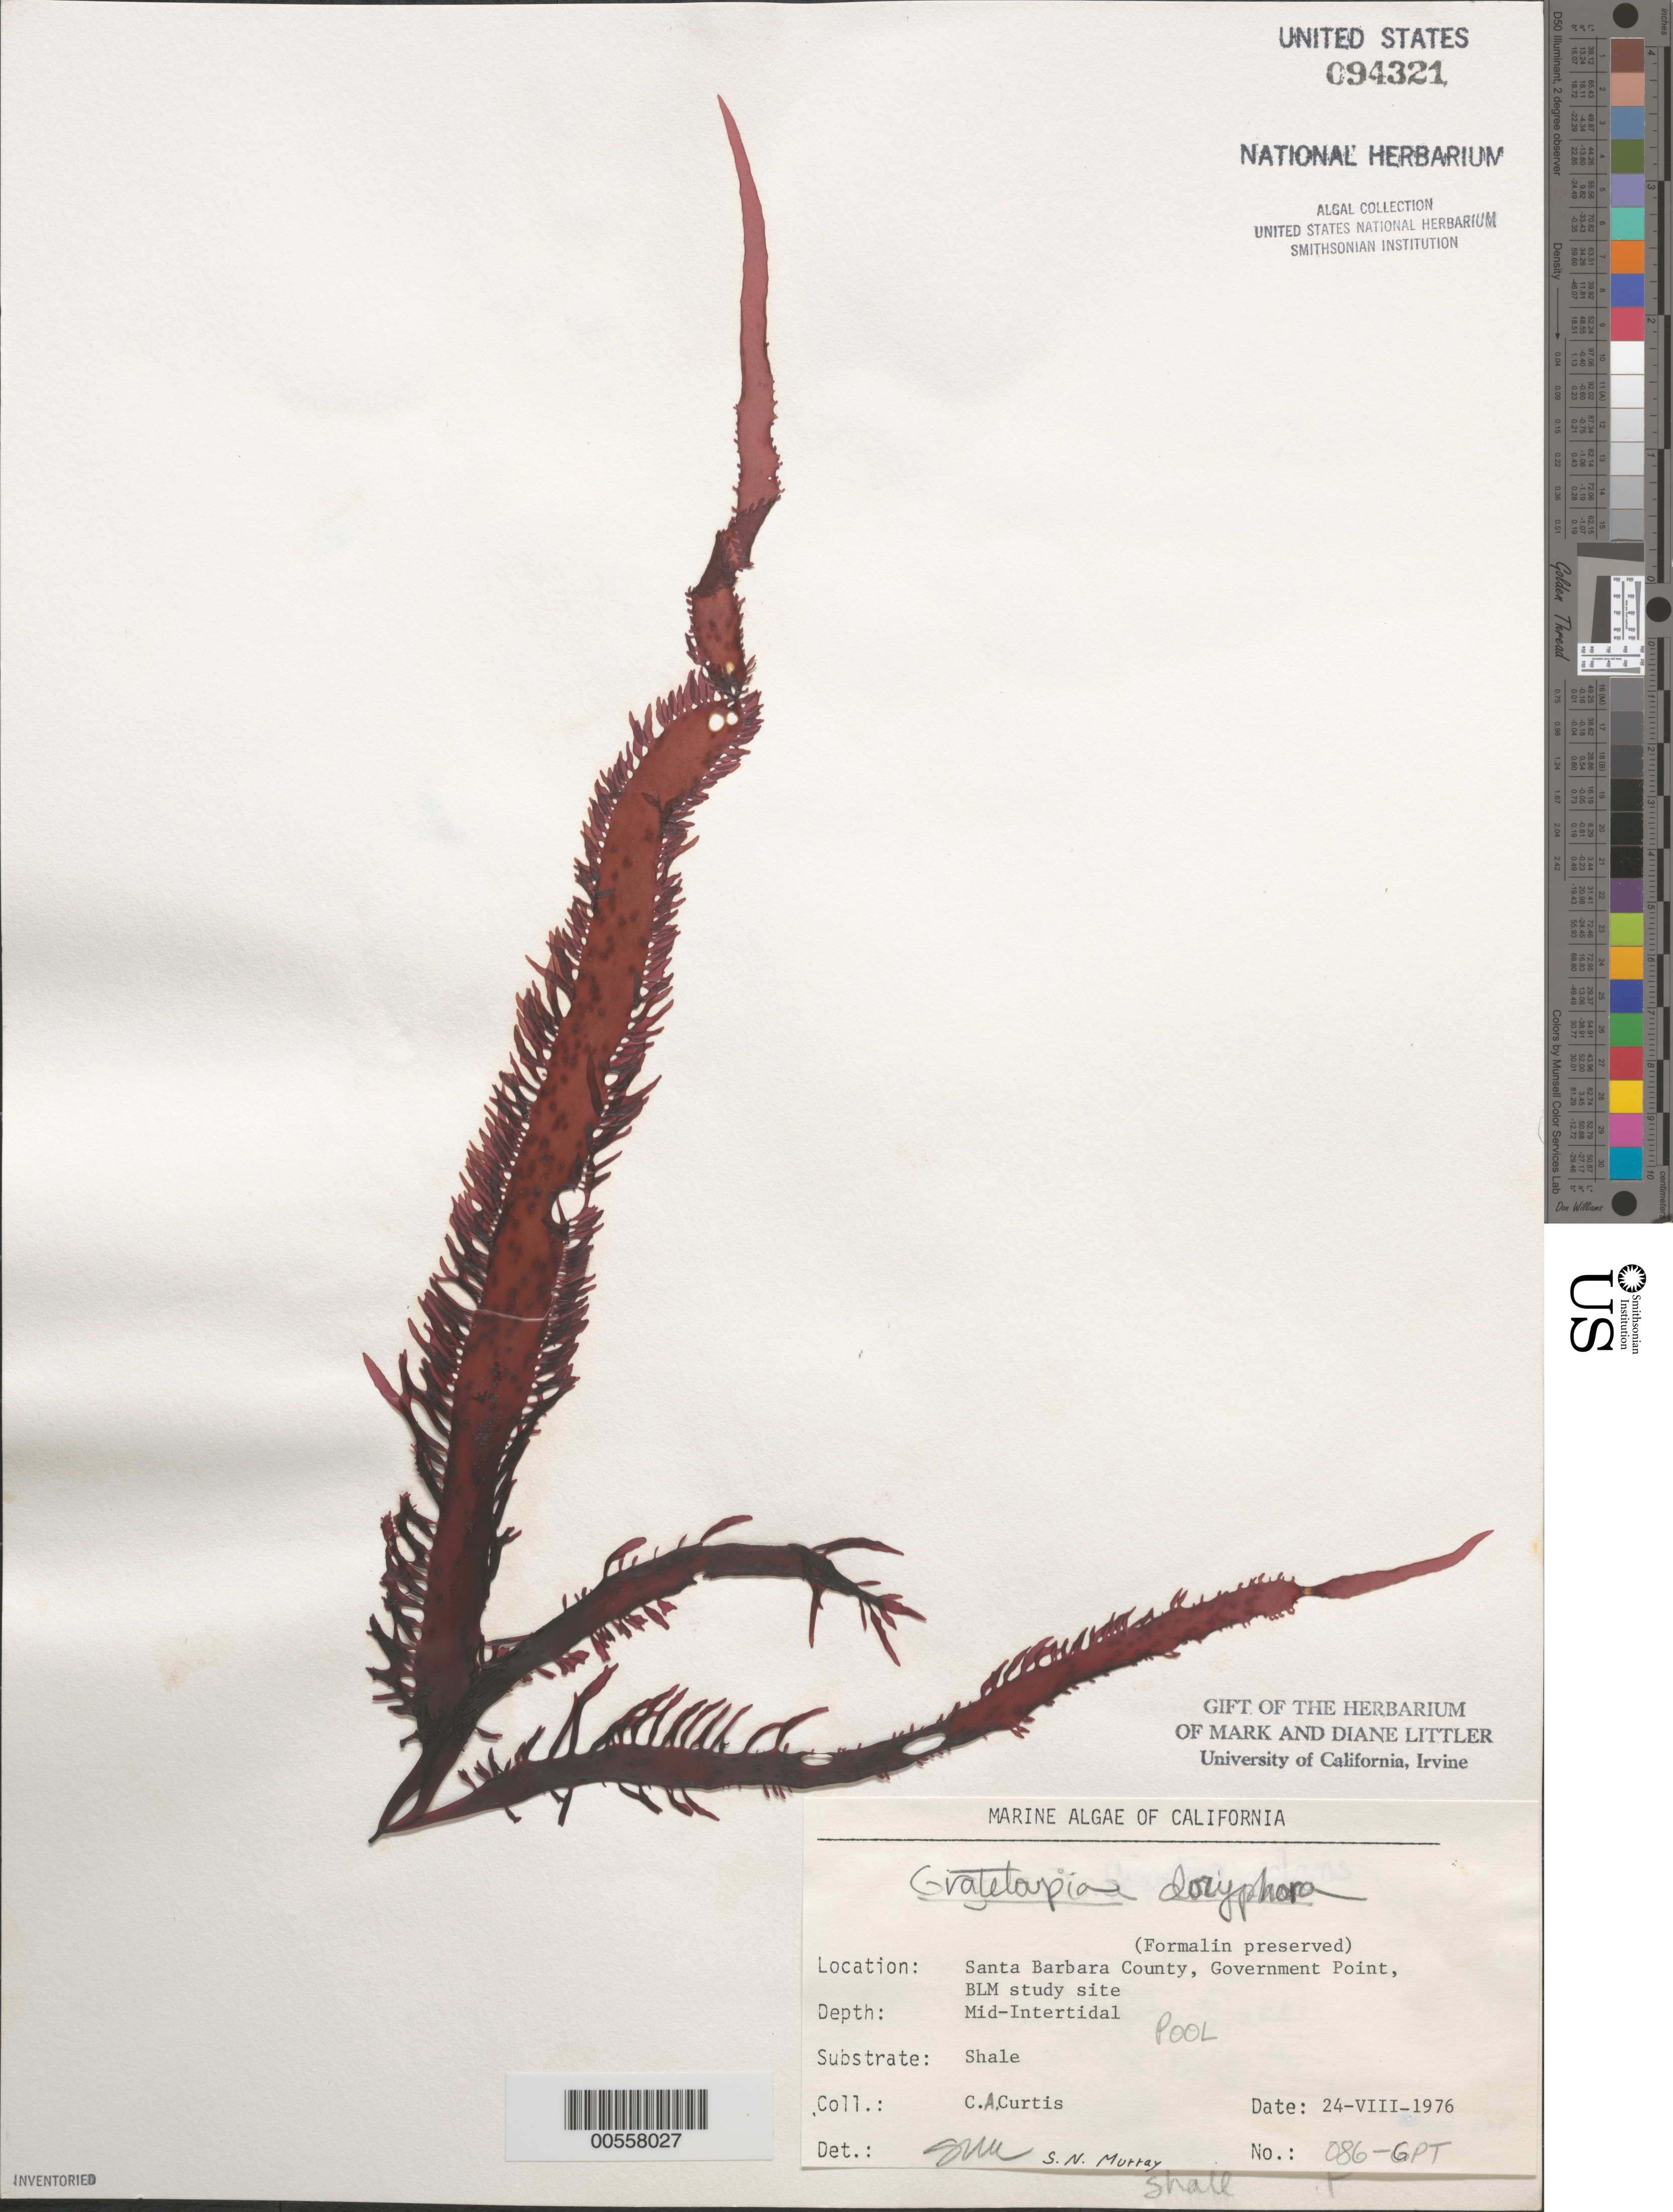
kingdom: Plantae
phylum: Rhodophyta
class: Florideophyceae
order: Halymeniales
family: Halymeniaceae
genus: Grateloupia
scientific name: Grateloupia doryphora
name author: (Mont.) Howe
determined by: Murray, S. N.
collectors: C. Curtis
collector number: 086-gpt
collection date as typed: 24 Aug 1976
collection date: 1976-08-24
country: United States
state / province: California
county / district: Santa Barbara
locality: Government Point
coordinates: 34 26'31"N, 120 24'06"W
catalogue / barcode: US 94321